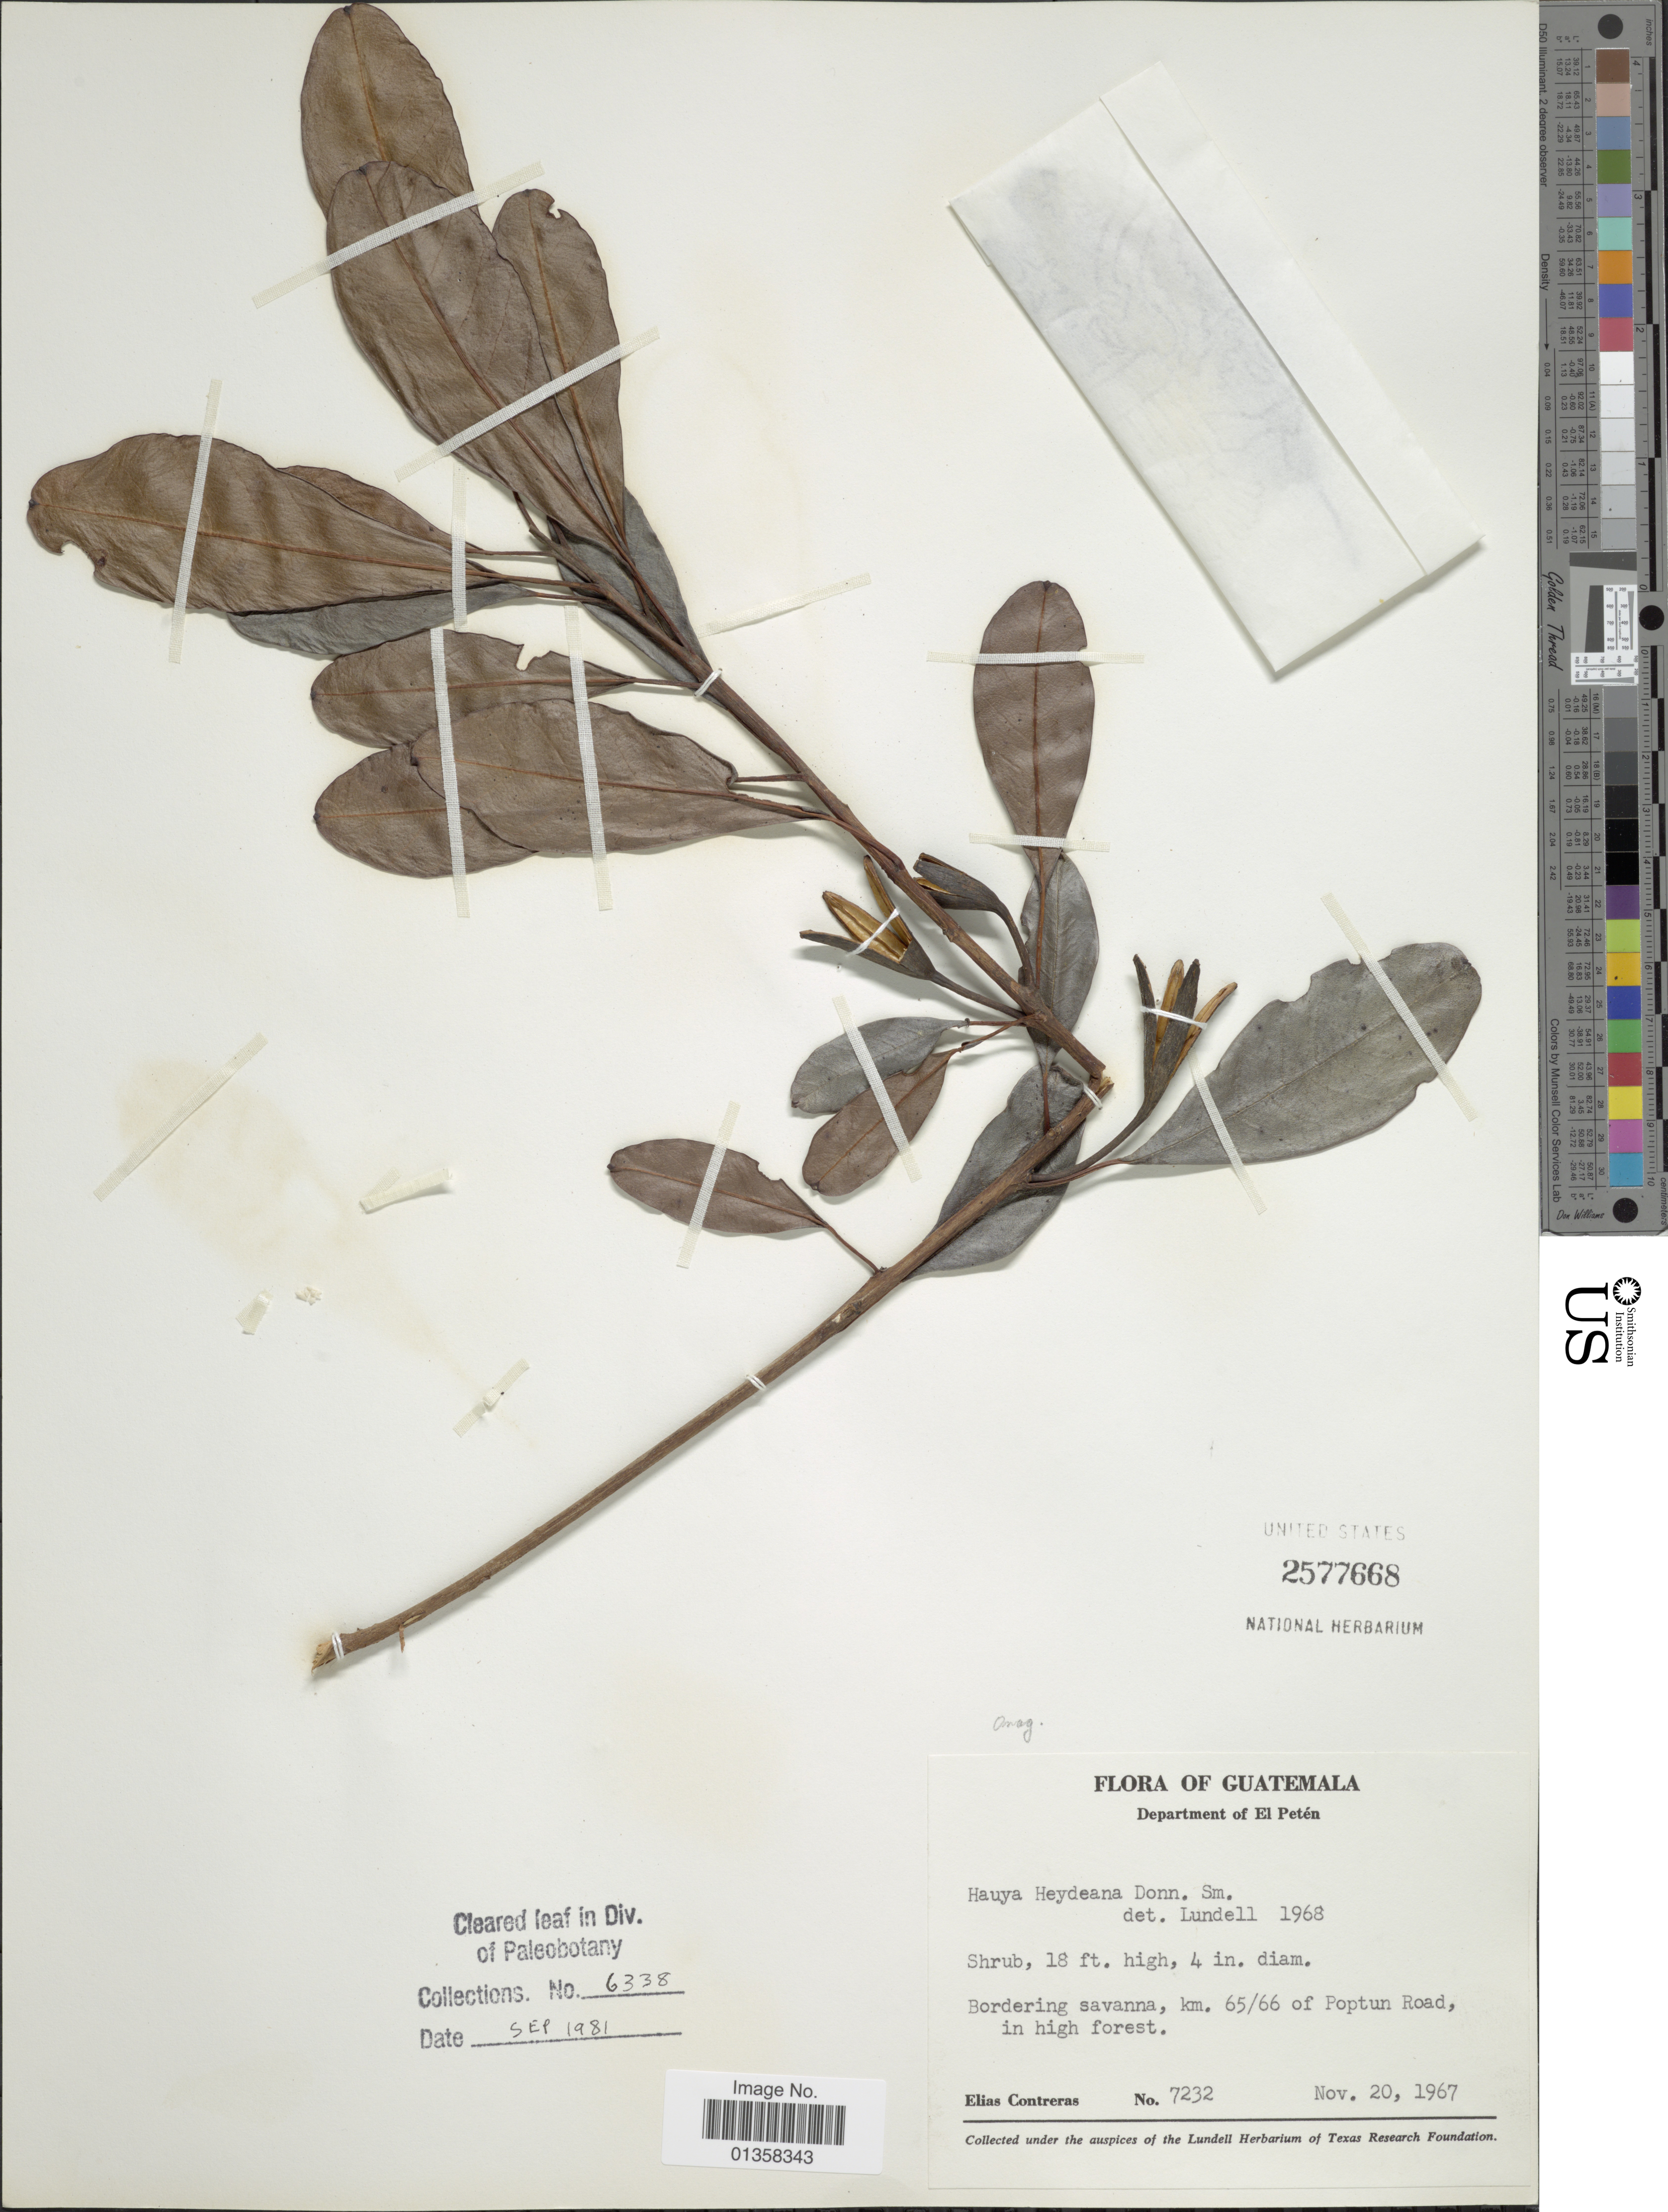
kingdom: Plantae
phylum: Tracheophyta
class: Magnoliopsida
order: Myrtales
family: Onagraceae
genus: Hauya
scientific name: Hauya elegans subsp. barcenae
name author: (Hemsl.) P.H. Raven & Breedlove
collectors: E. Contreras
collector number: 7232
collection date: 1967-11-20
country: Guatemala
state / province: El Petén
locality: Bordering savanna, km. 65/66 of Poptun Road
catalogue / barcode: US 2577668